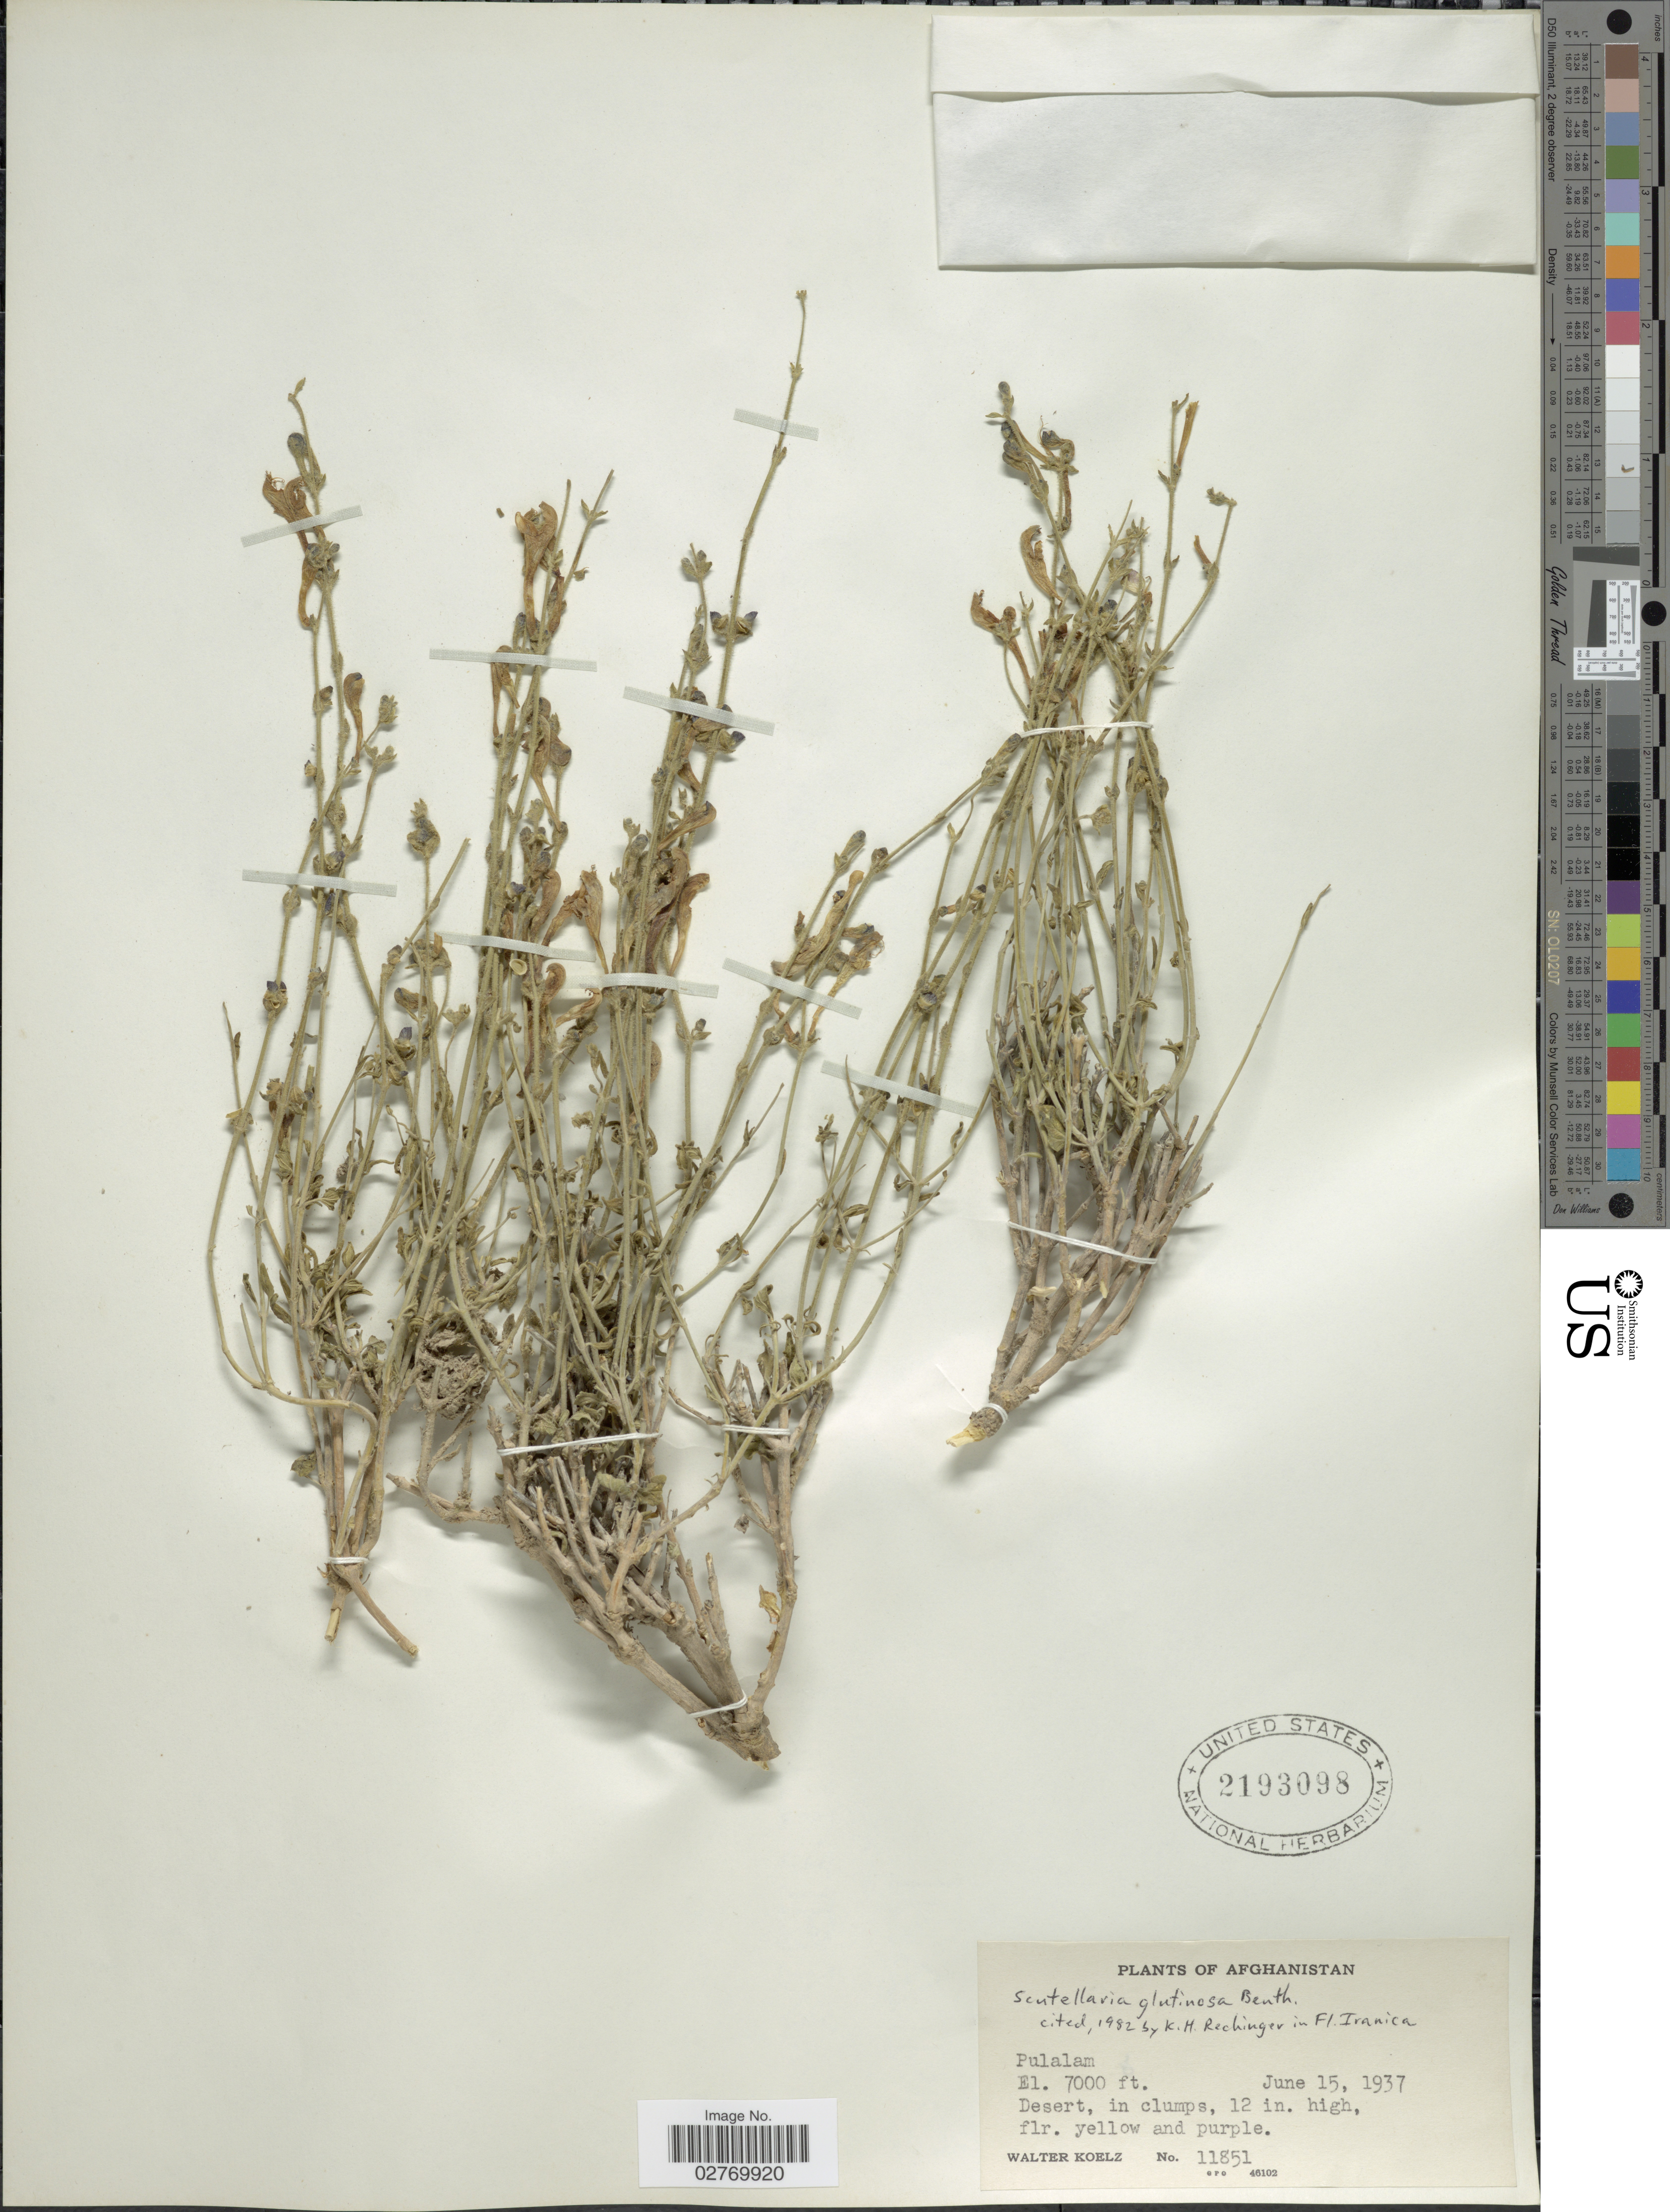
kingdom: Plantae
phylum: Tracheophyta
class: Magnoliopsida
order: Lamiales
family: Lamiaceae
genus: Scutellaria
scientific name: Scutellaria glutinosa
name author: Benth.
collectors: W. N. Koelz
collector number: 11851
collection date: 1937-06-15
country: Afghanistan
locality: Pulalam.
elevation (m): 2134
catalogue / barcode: US 2193098